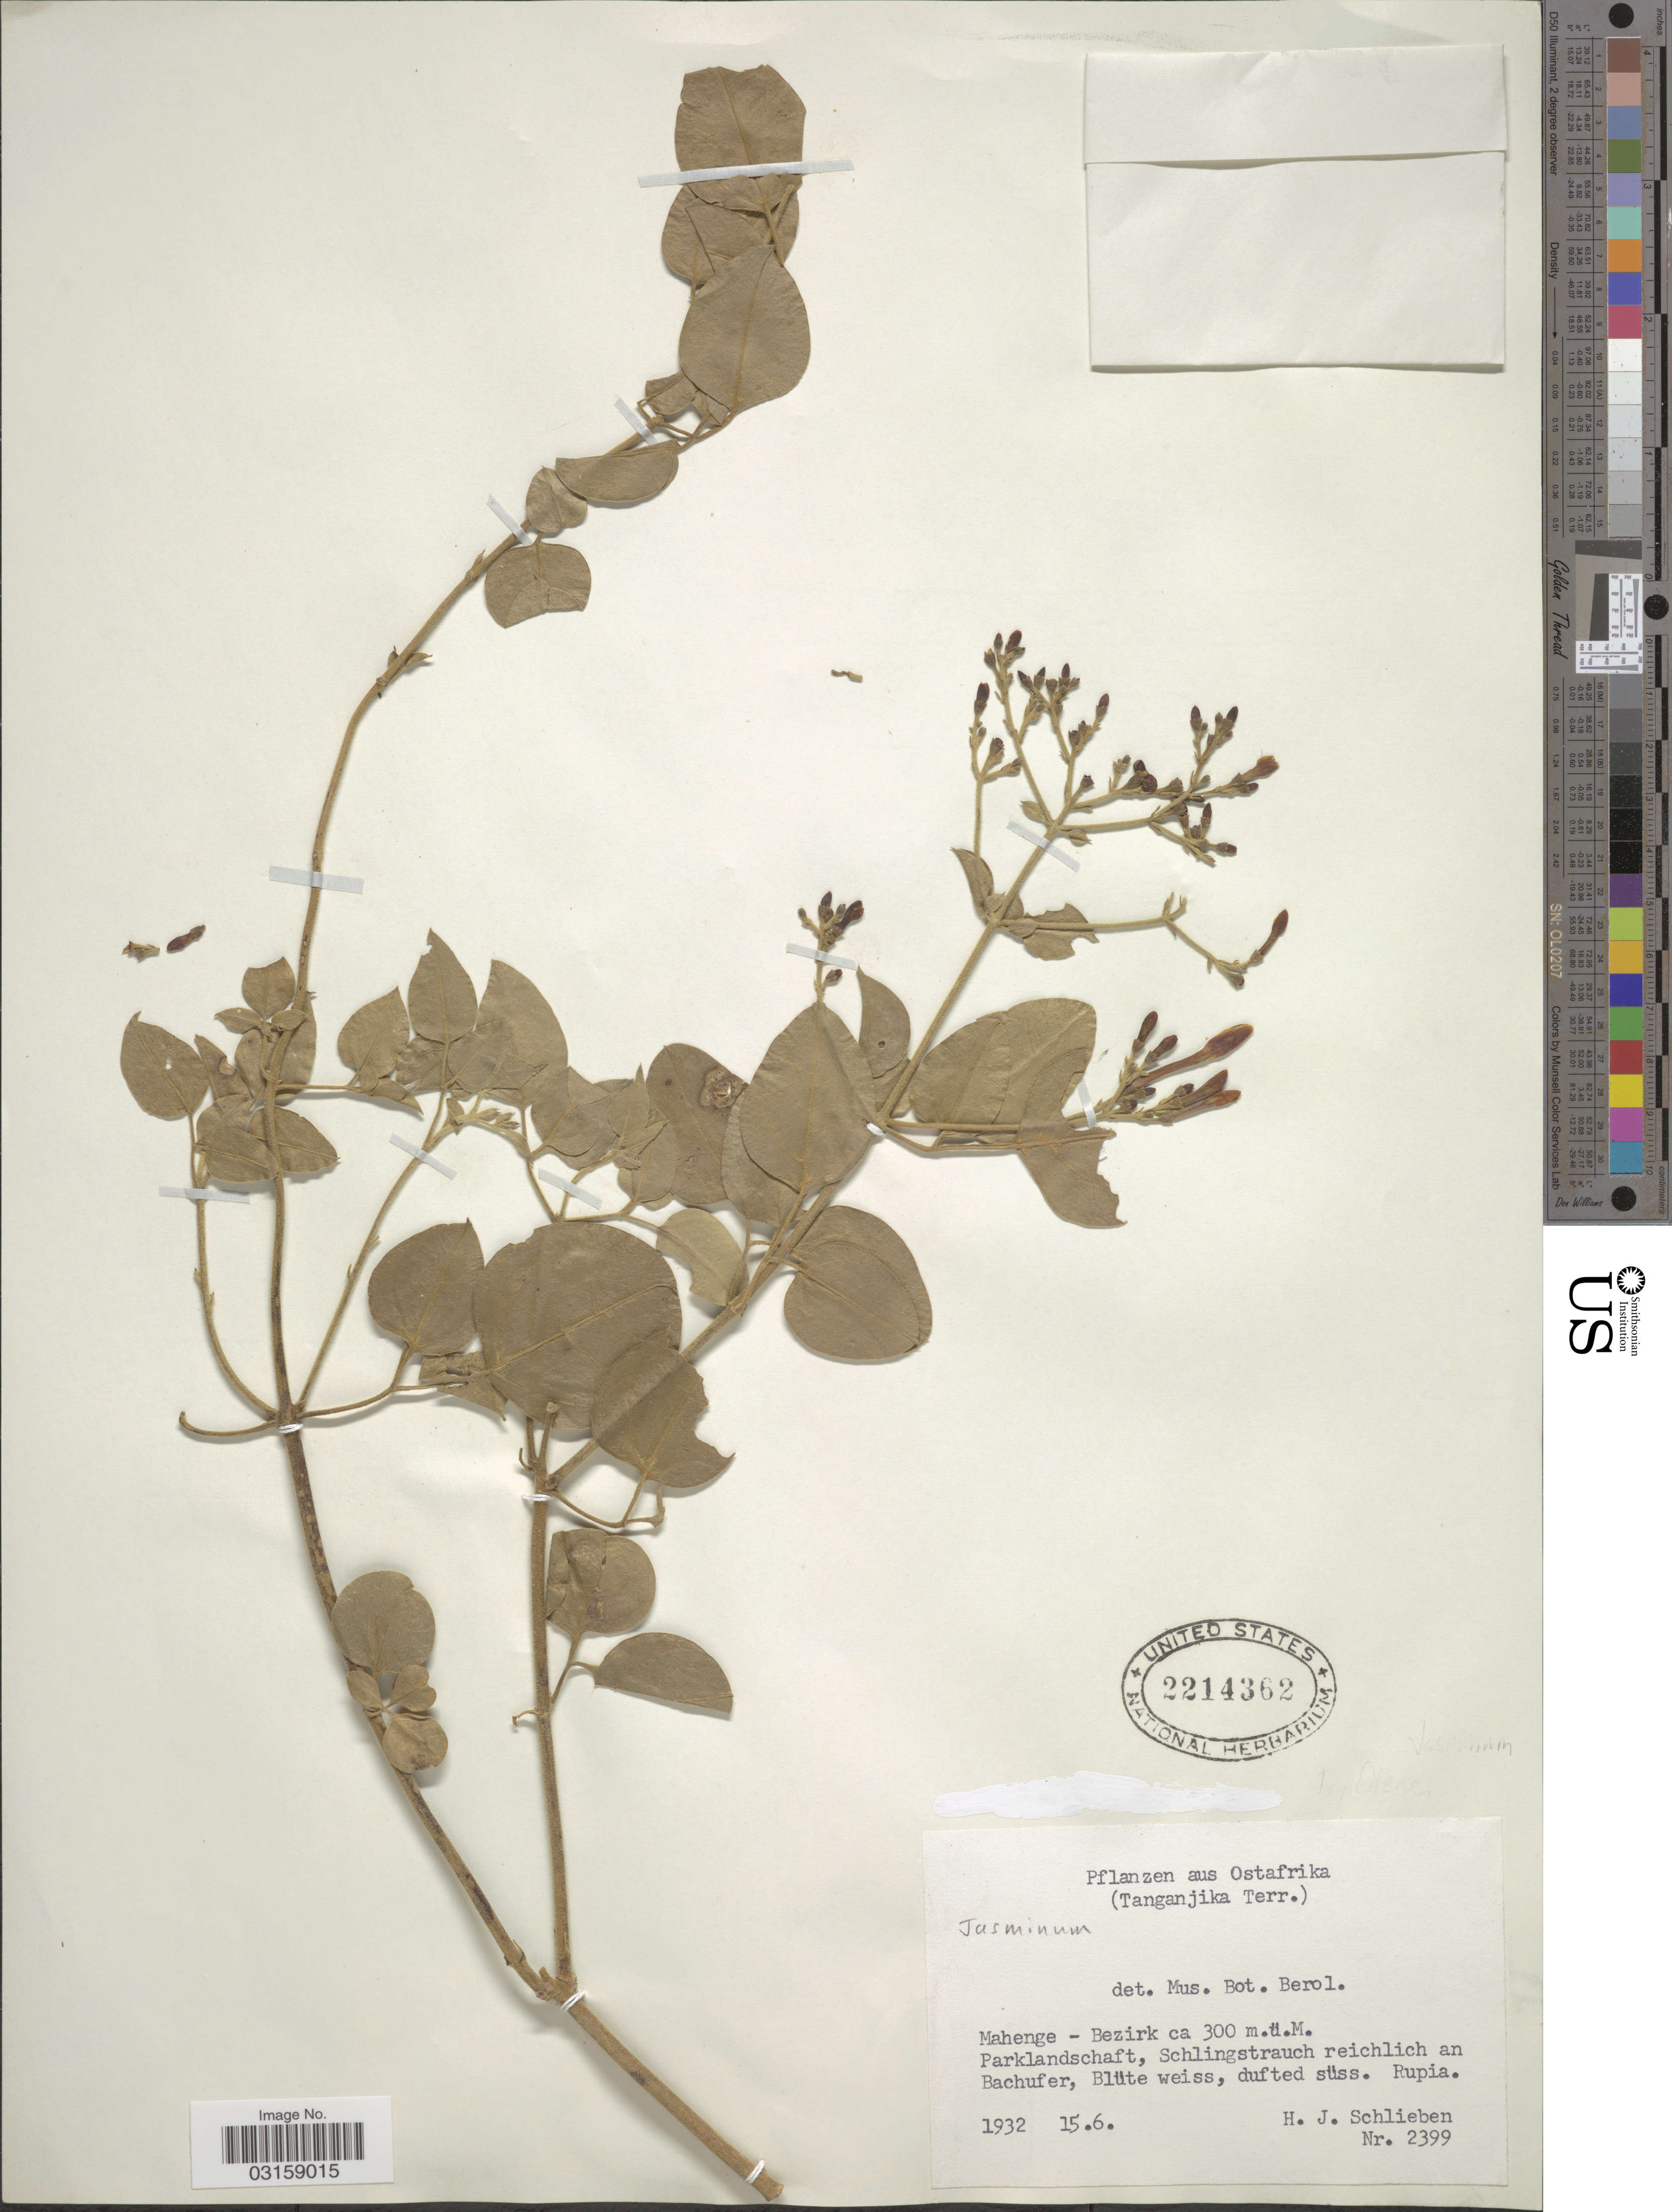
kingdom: Plantae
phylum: Tracheophyta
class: Magnoliopsida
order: Lamiales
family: Oleaceae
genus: Jasminum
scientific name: Jasminum sp.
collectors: H. J. Schlieben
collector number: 2399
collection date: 1932-06-15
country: Tanzania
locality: Ostafrika. (Tanganjika Terr.) Mahenge - Bezirk. Parklandschaft. Shlingstrauch reichlich an Bachufer, Blüte weiss, dufted süss. Rupia.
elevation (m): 300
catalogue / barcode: US 2214362